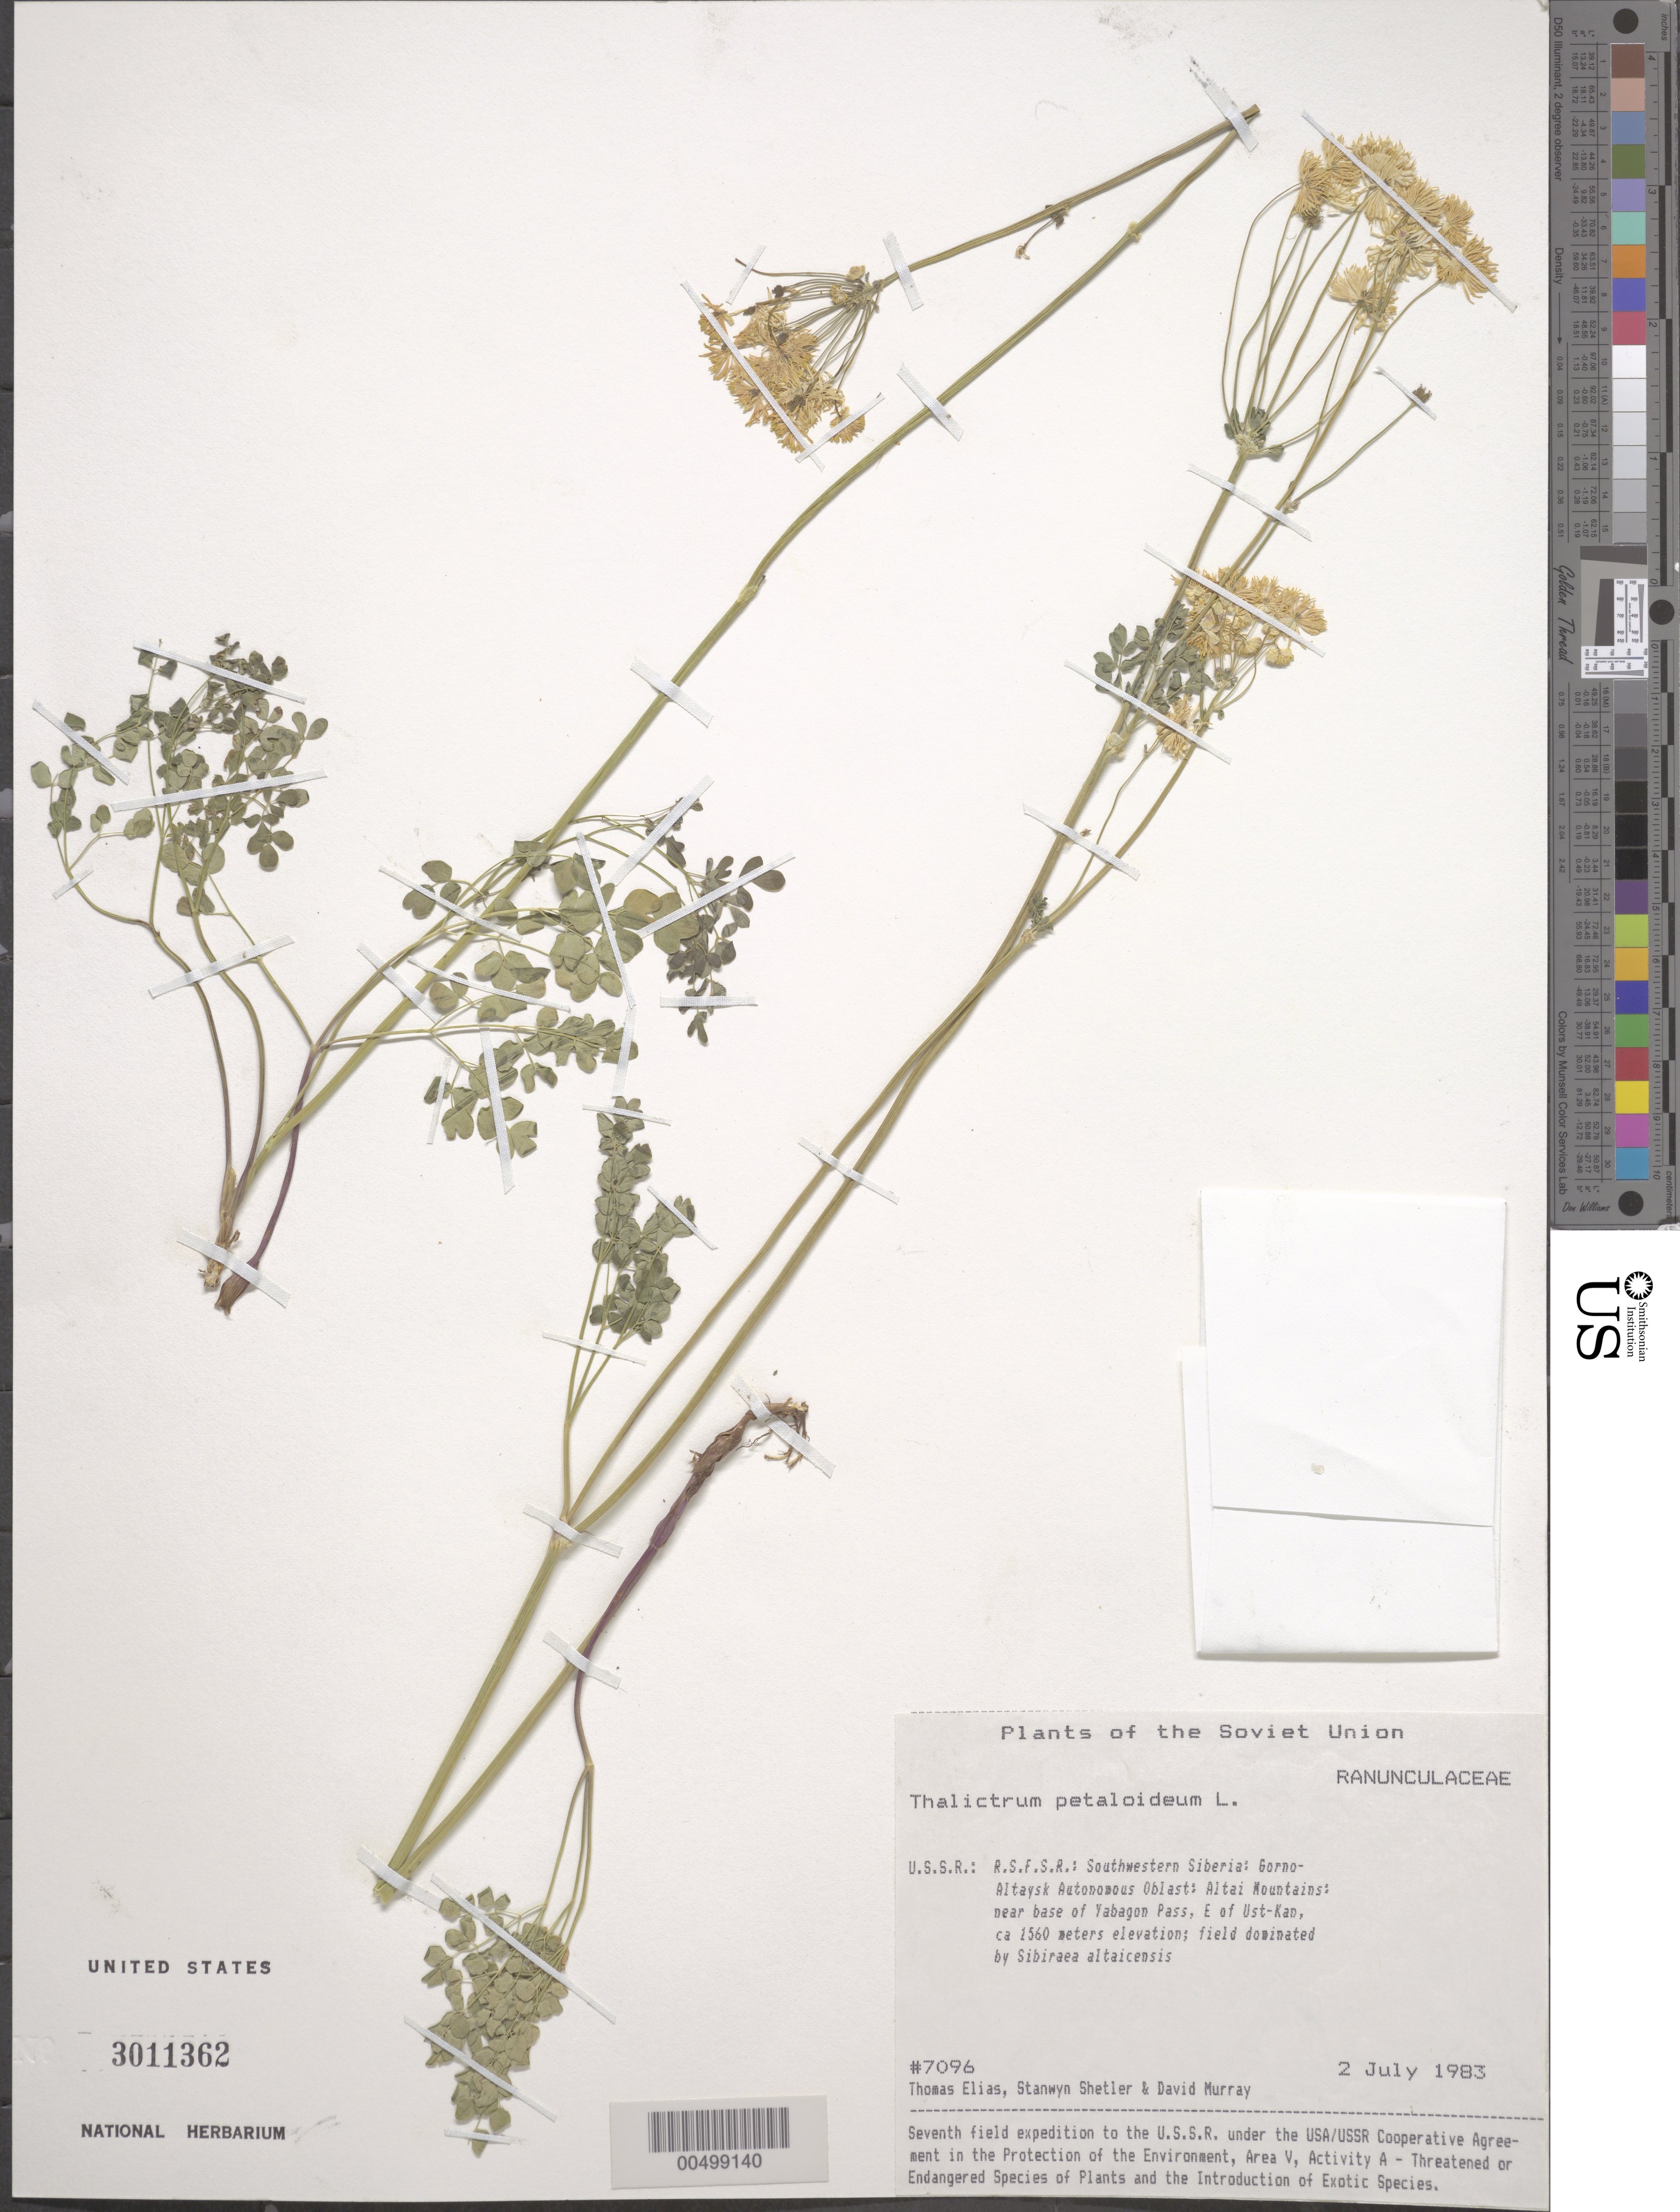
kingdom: Plantae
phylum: Tracheophyta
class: Magnoliopsida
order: Ranunculales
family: Ranunculaceae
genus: Thalictrum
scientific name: Thalictrum petaloideum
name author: L.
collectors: T. Elias, S. Shetler & D. F. Murray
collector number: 7096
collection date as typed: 02 Jul 1983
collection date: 1983-07-02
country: Russian Federation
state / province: Altai Republic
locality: Altai Mountains, near base of Yabagon Pass, E of Ust-Kan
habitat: field dominated by Sibiraea altaiensis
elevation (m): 1560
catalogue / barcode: US 3011362